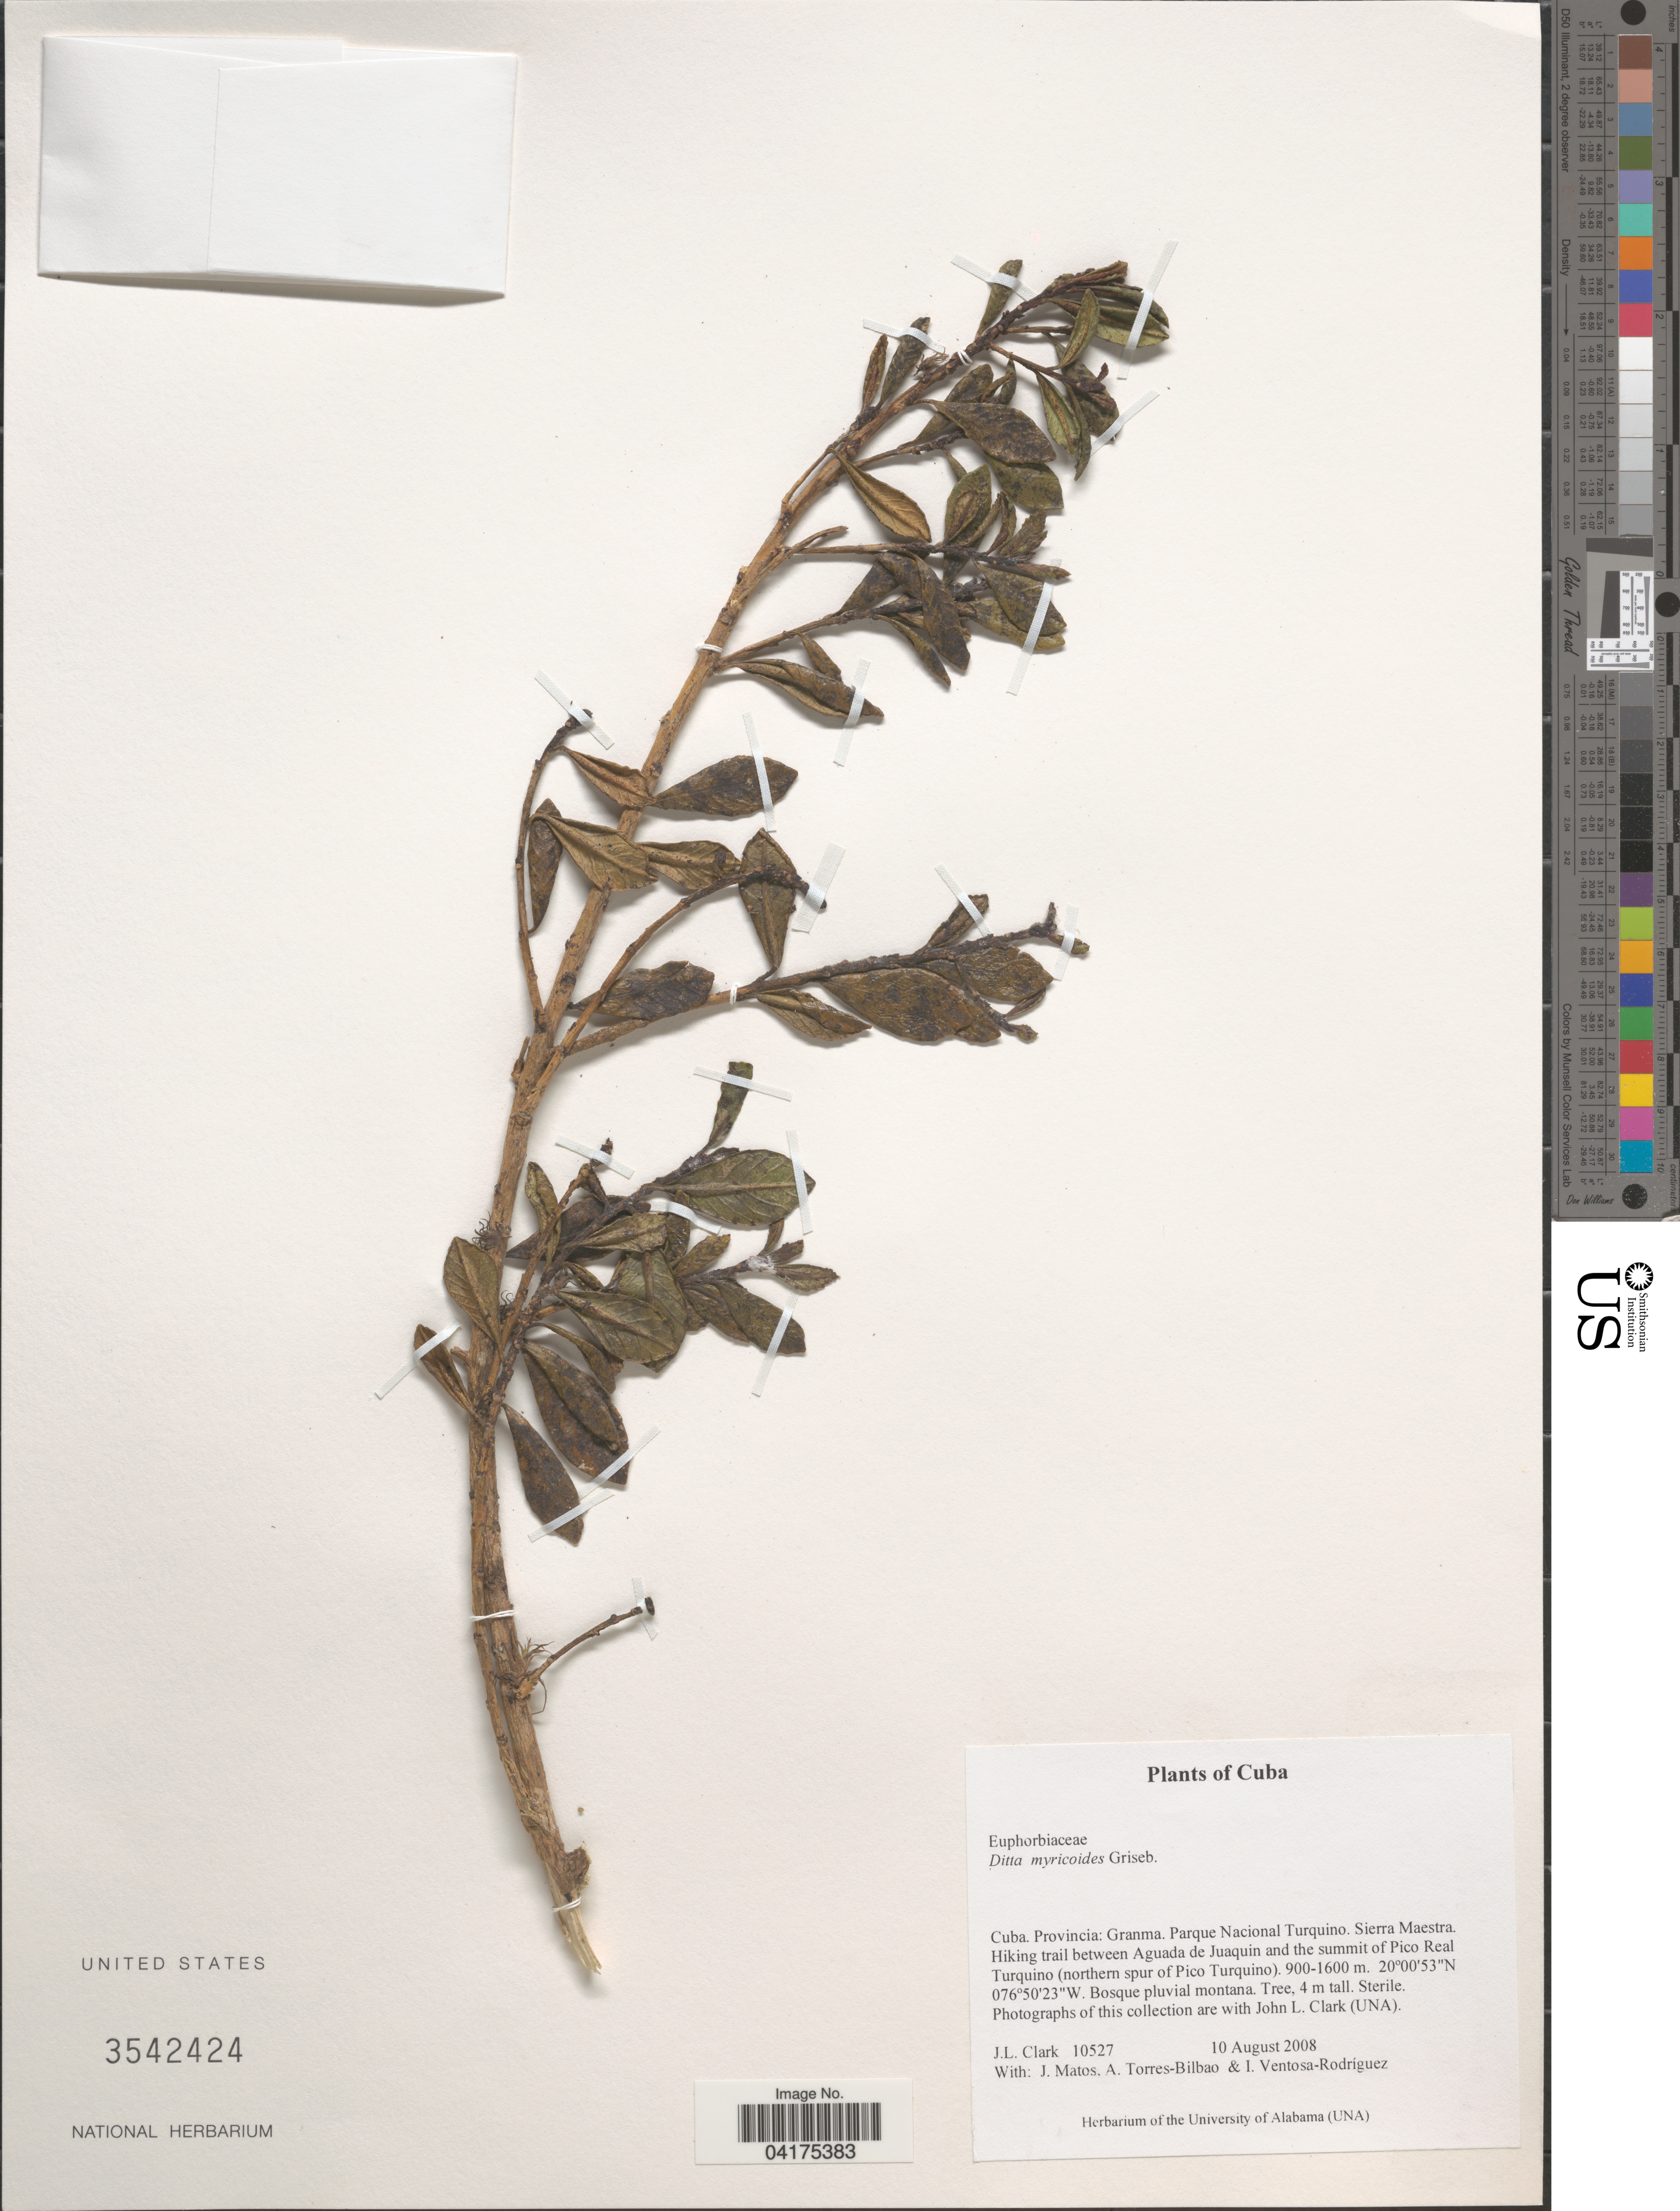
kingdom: Plantae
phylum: Tracheophyta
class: Magnoliopsida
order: Malpighiales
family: Euphorbiaceae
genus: Ditta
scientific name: Ditta myricoides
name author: Griseb.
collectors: J. L. Clark, J. Matos, A. Torres-Bilbao & I. Ventosa-Rodríguez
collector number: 10527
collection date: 2008-08-10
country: Cuba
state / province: Granma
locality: Parque Nacional Turquino. Sierra Maestra. Hiking trail between Aguada de Juaquin and the summit of Pico Real Turquino (northern spur of Pico Turquino).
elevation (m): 900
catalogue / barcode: US 3542424